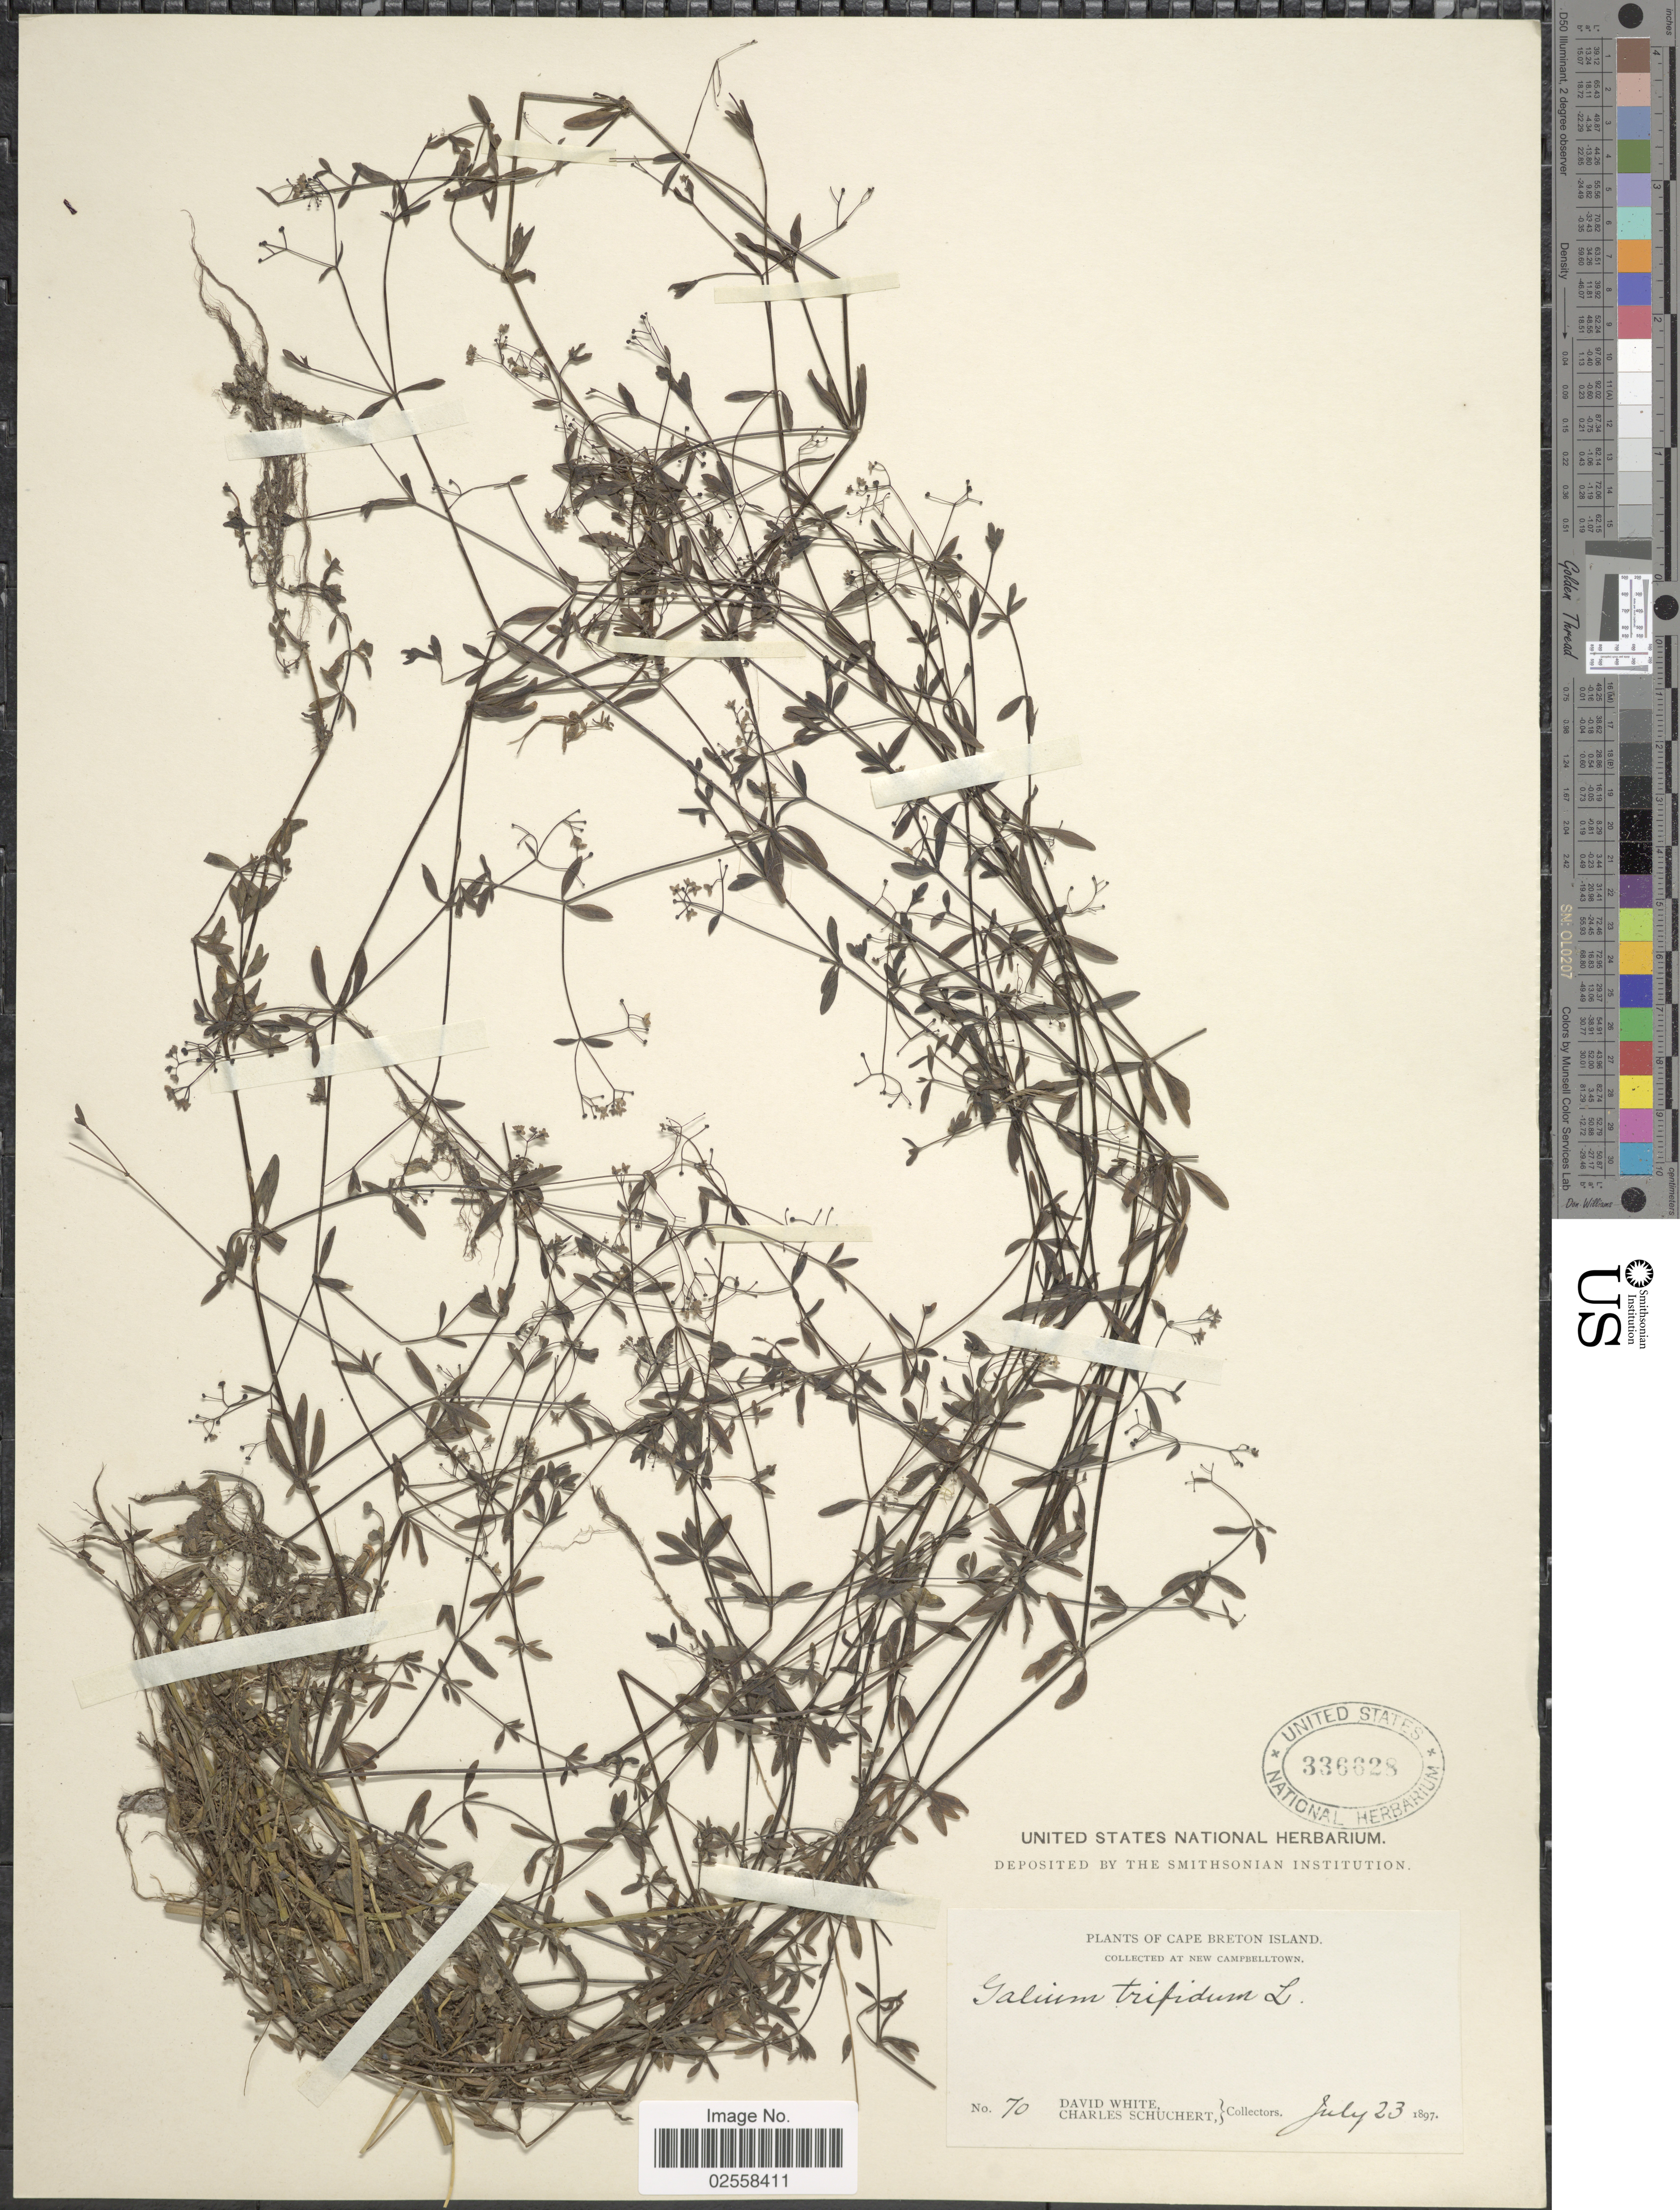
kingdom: Plantae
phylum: Tracheophyta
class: Magnoliopsida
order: Gentianales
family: Rubiaceae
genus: Galium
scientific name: Galium plumosum subsp. plumosum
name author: Rusby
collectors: D. White & C. Schuchert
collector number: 70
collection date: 1897-07-23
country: Canada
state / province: Nova Scotia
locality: Cape Breton Island, New Campbelltown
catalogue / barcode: US 336628